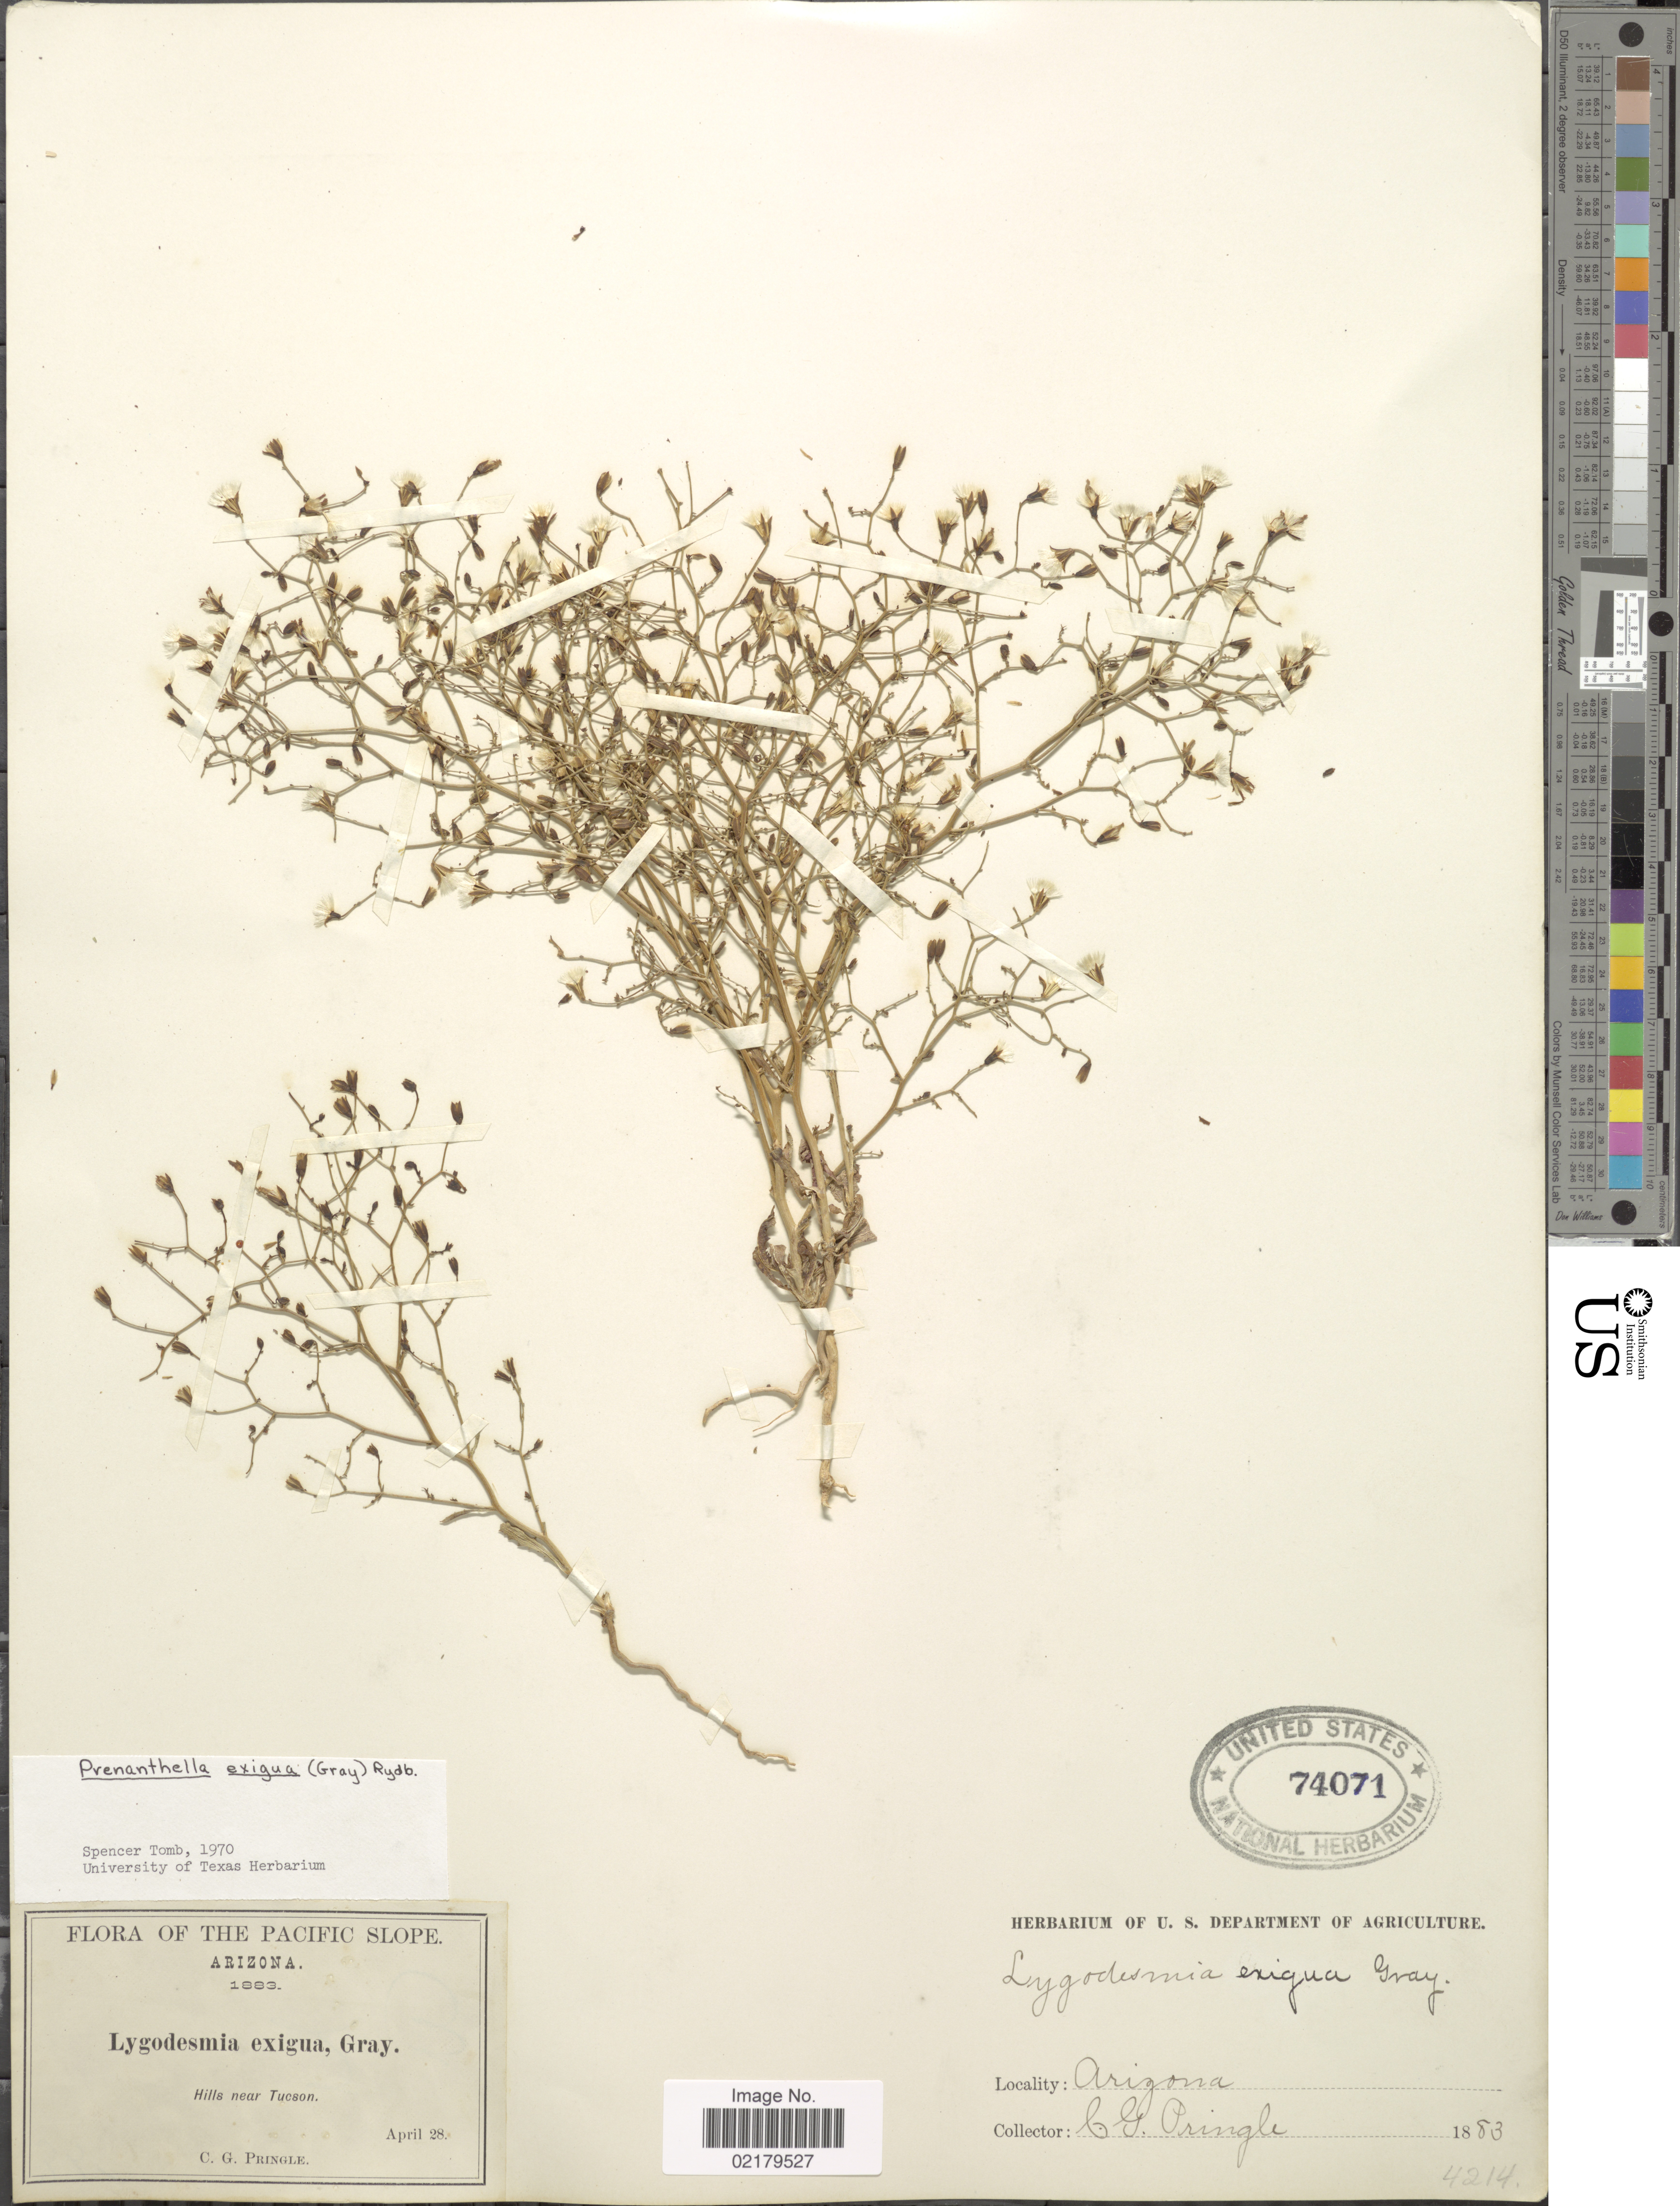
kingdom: Plantae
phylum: Tracheophyta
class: Magnoliopsida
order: Asterales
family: Asteraceae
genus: Prenanthella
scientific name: Prenanthella exigua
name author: (A. Gray) Rydb.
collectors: C. G. Pringle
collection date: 1883-04-28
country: United States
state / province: Arizona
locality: The Pacific Slope, Hills near Tucson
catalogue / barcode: US 74071